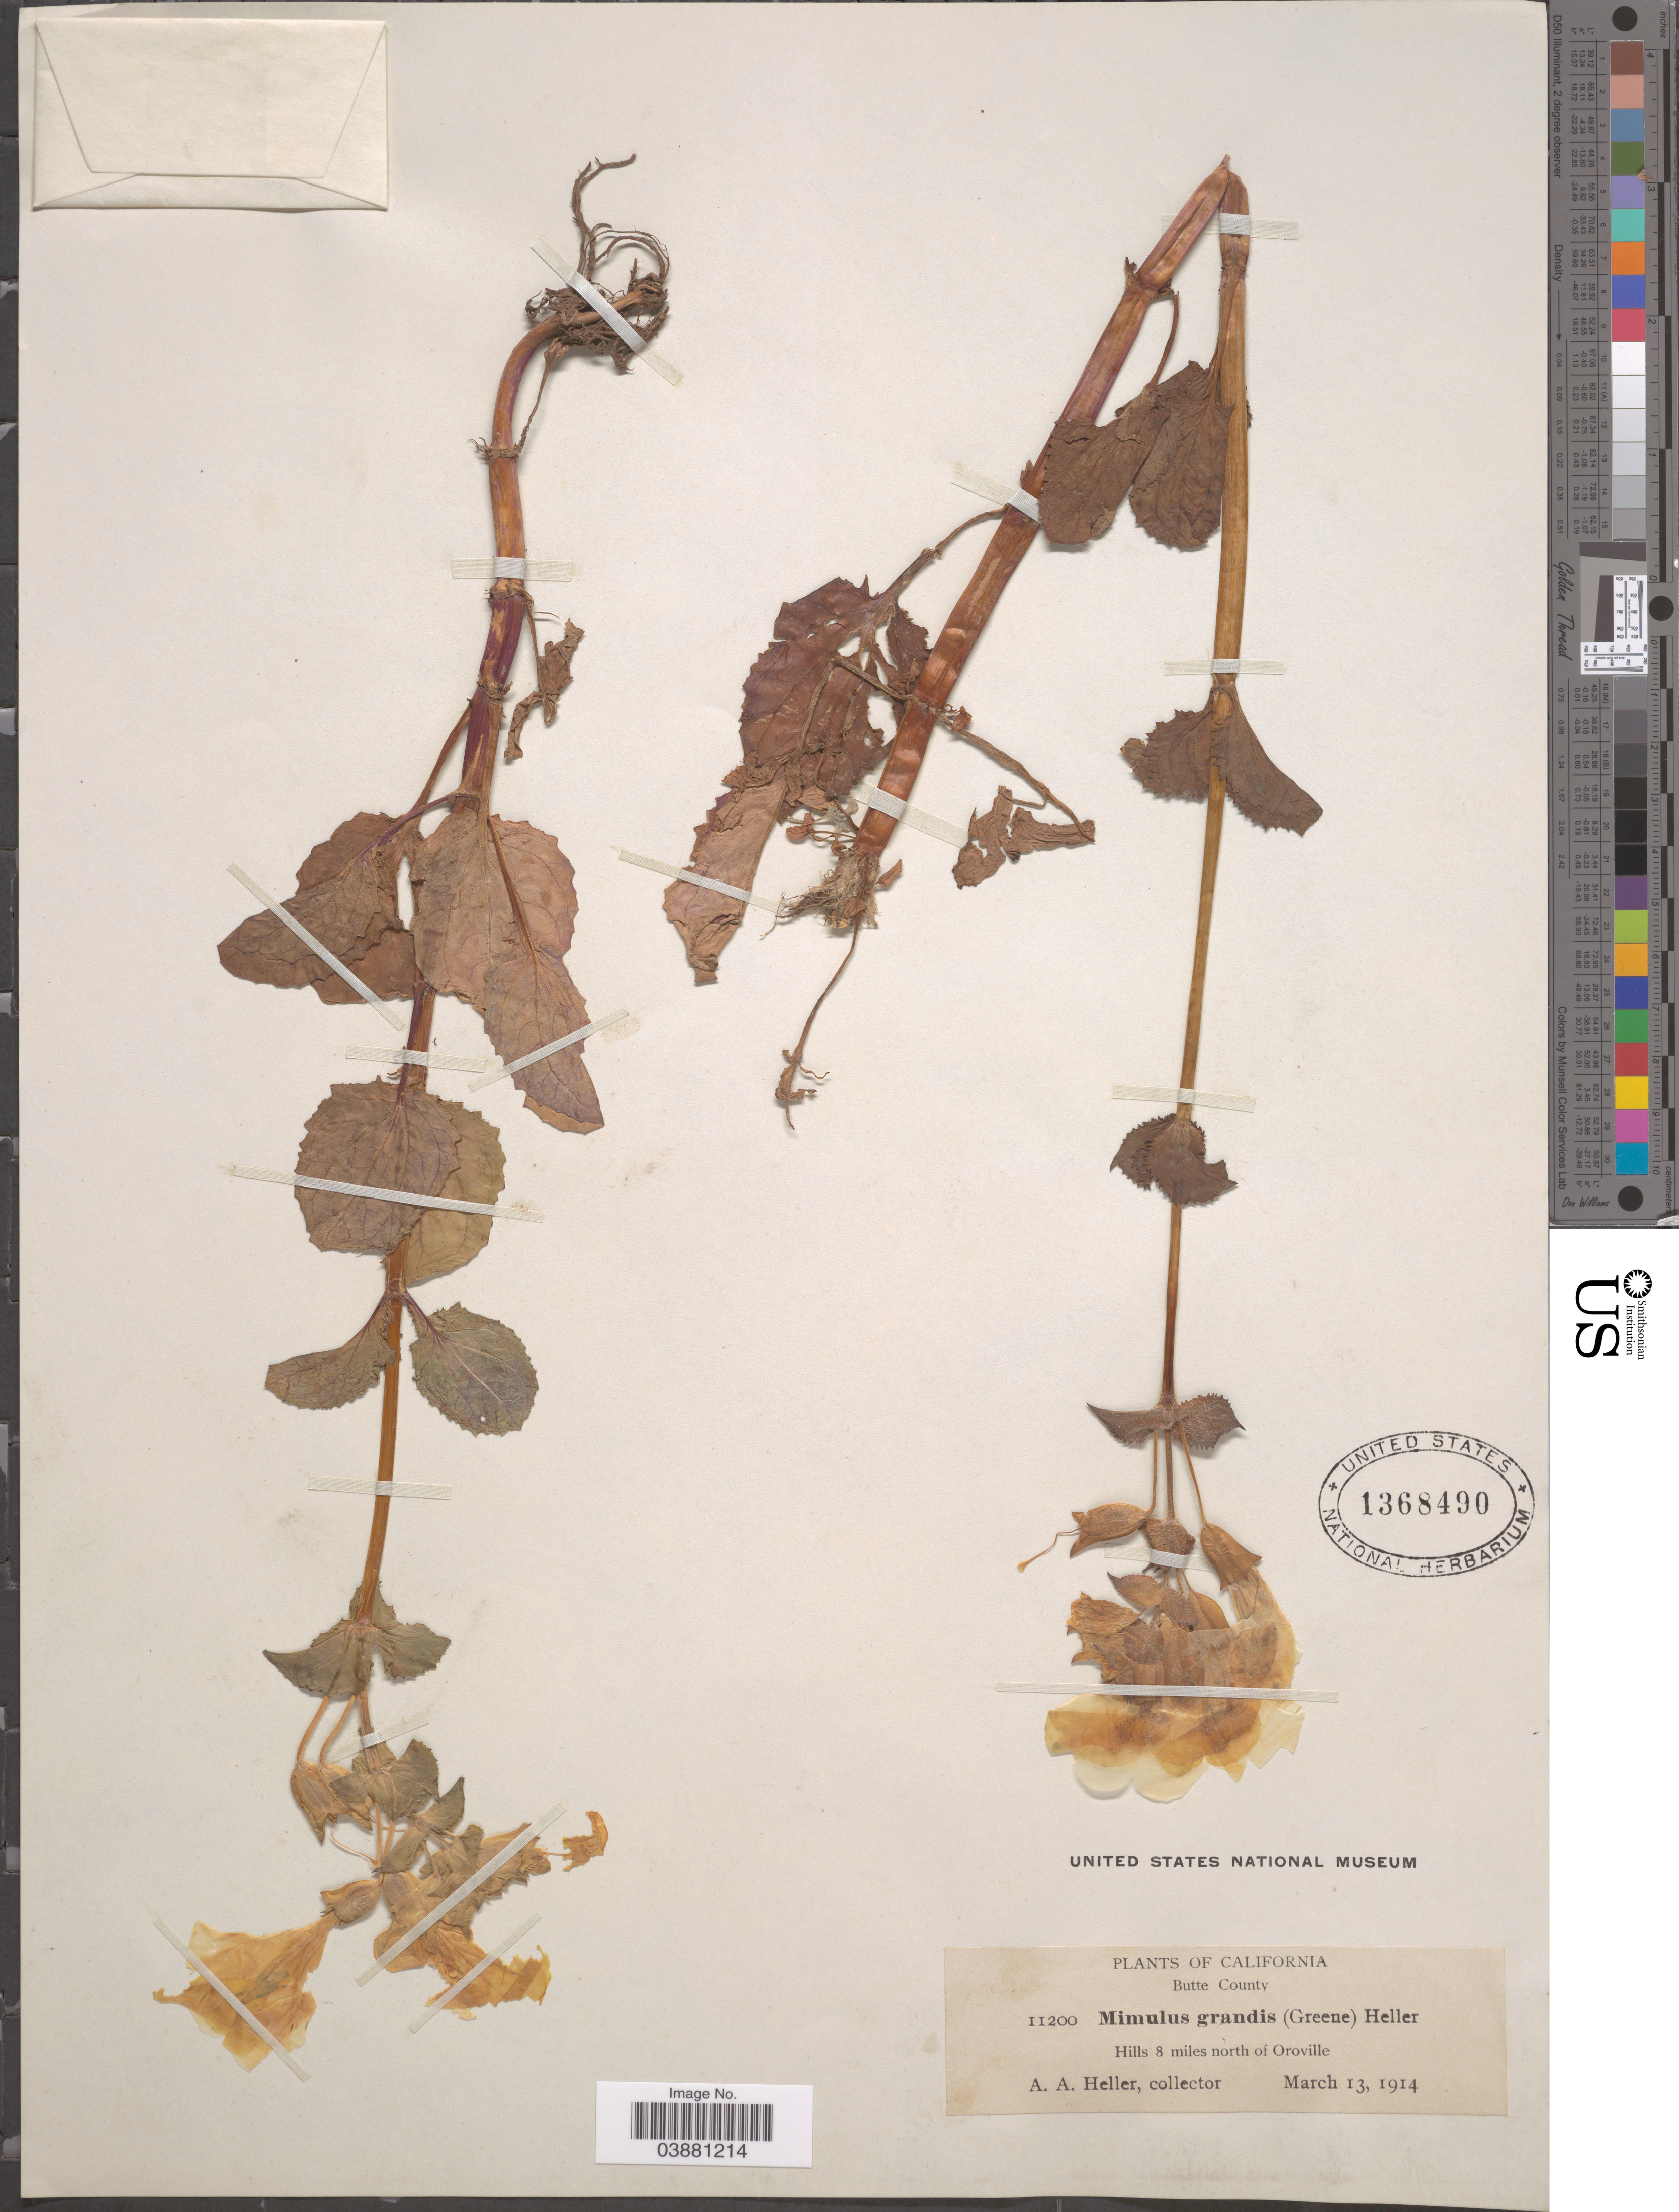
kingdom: Plantae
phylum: Tracheophyta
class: Magnoliopsida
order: Lamiales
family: Phrymaceae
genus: Mimulus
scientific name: Mimulus grandis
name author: (Greene) A. Heller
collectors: A. A. Heller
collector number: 11200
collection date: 1914-03-13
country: United States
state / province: California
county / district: Butte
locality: Butte County. Hills 8 miles north of Oroville.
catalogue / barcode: US 1368490